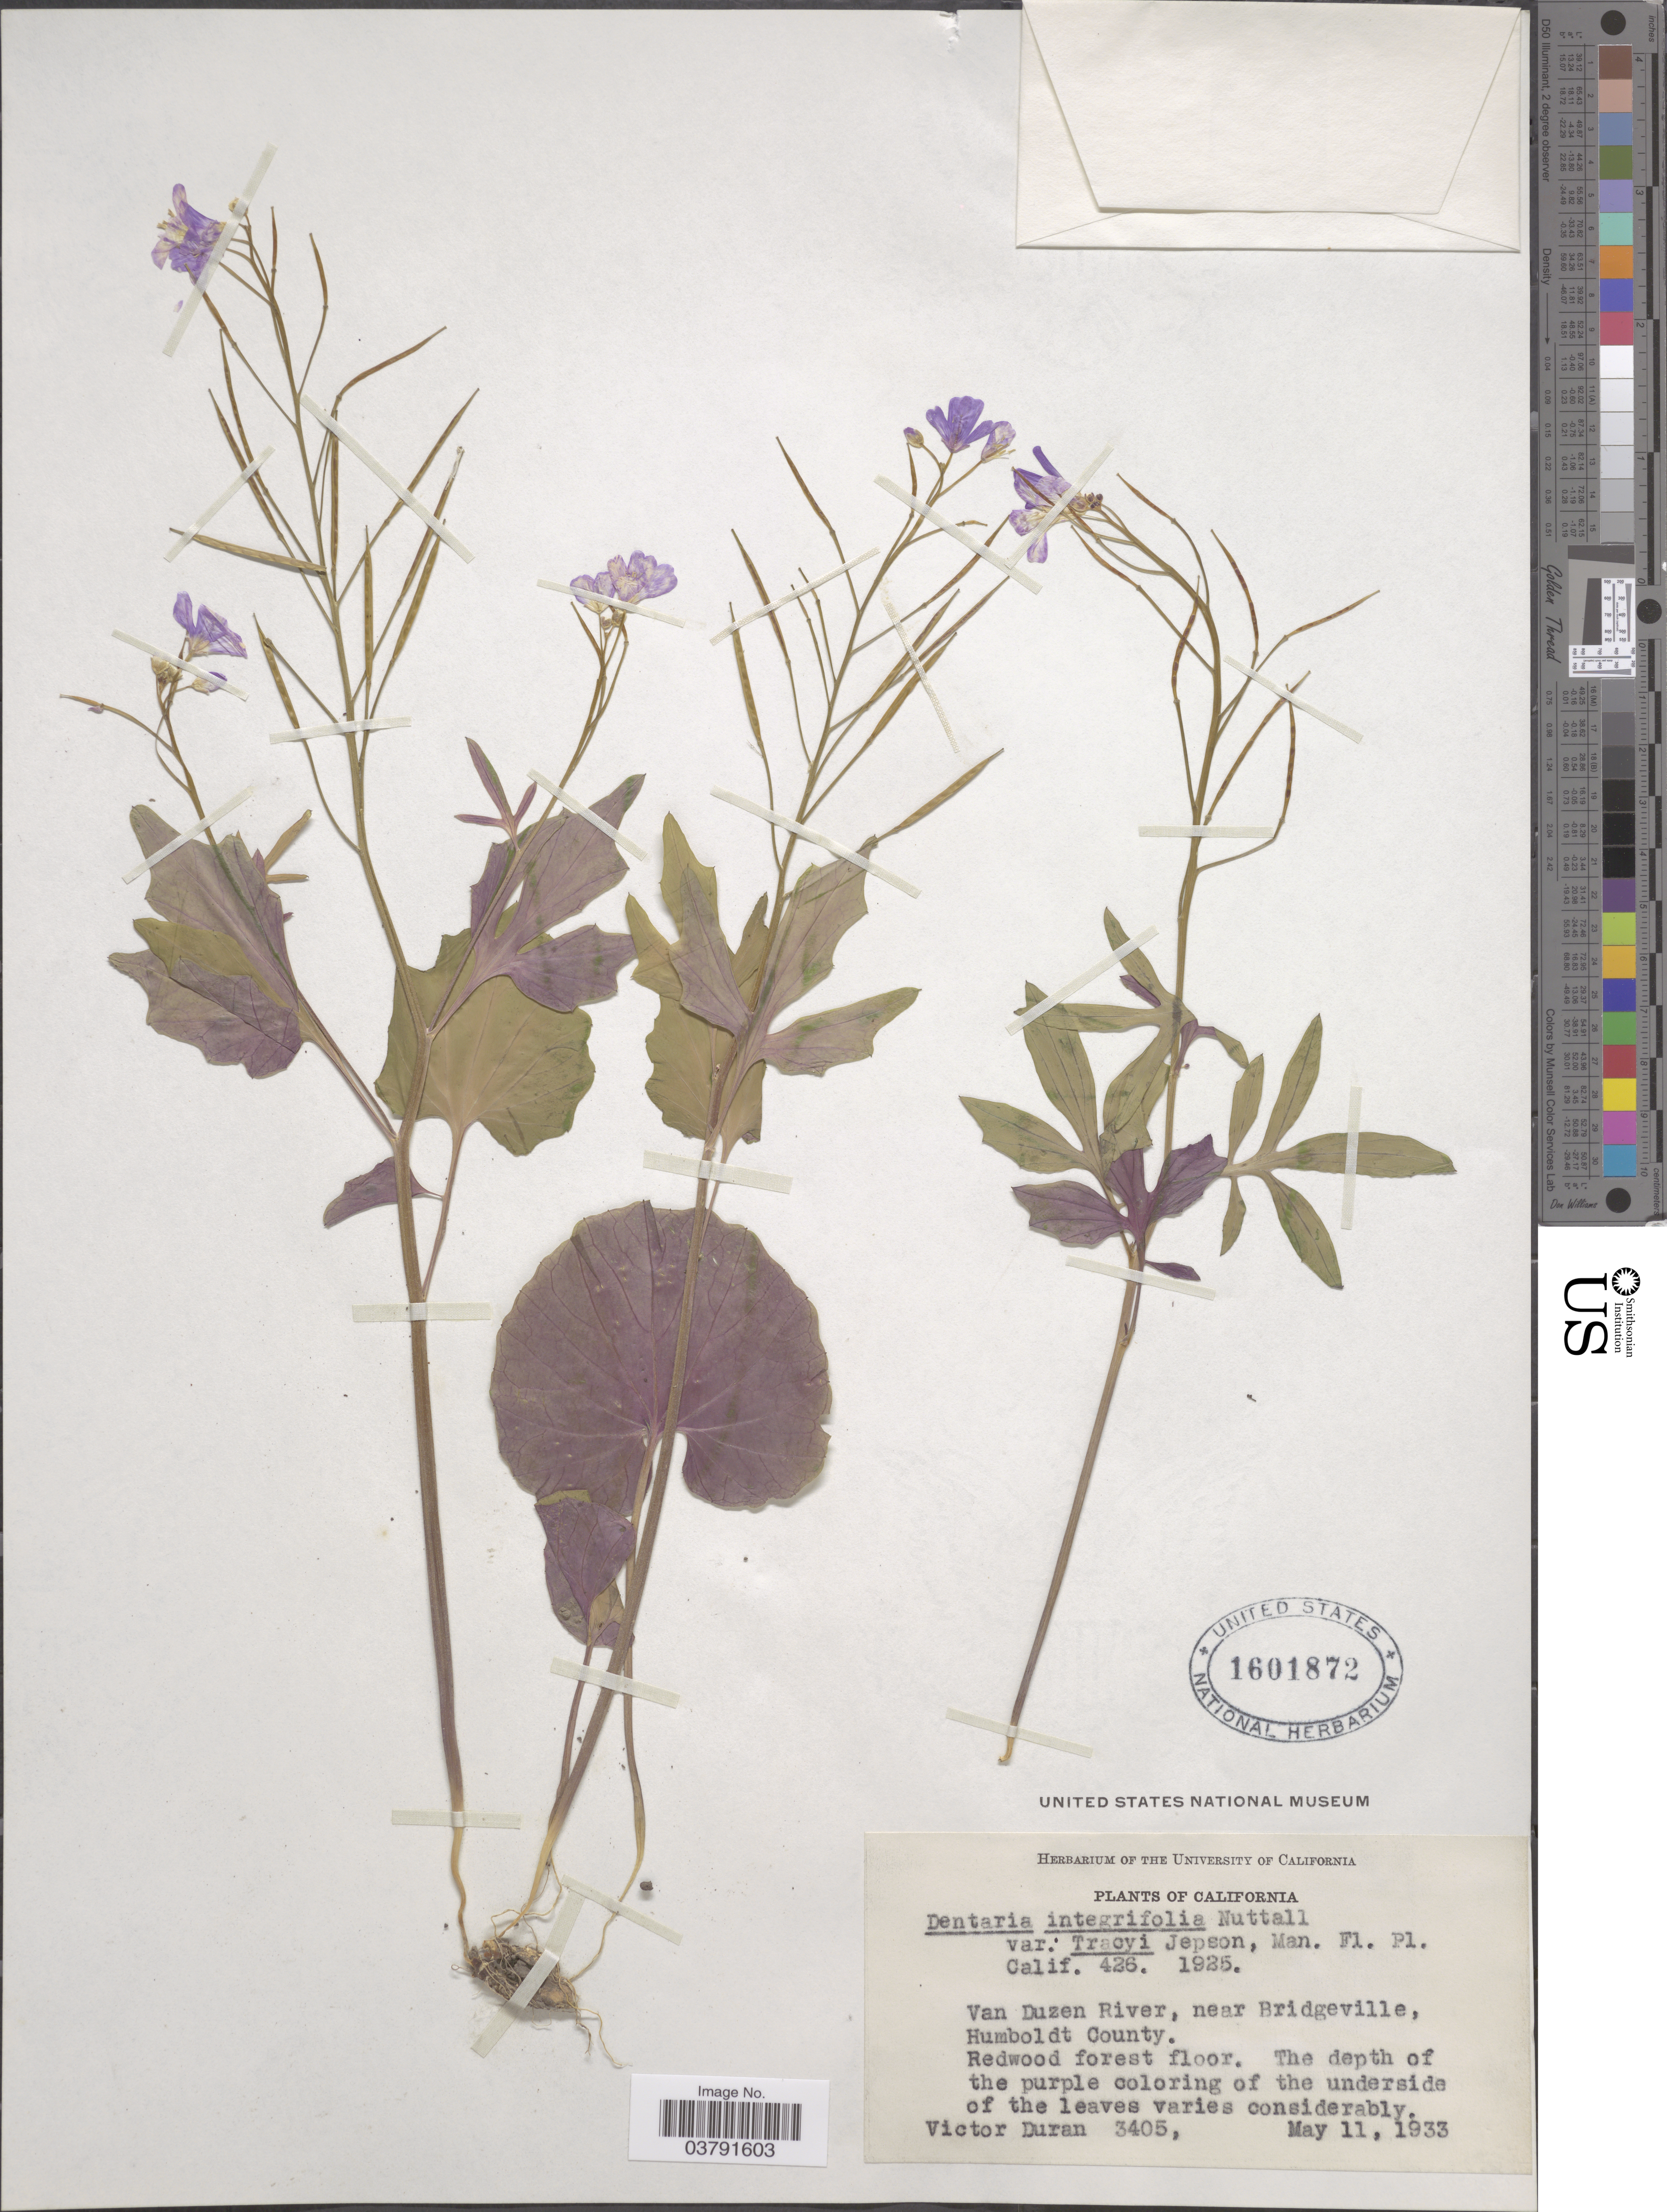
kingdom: Plantae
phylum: Tracheophyta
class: Magnoliopsida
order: Brassicales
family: Brassicaceae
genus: Dentaria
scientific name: Dentaria californica var. sinuata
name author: (Greene) Detling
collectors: V. Duran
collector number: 3405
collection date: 1933-05-11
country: United States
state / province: California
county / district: Humboldt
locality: Van Duzen River, near Bridgeville, Humboldt County.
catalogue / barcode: US 1601872